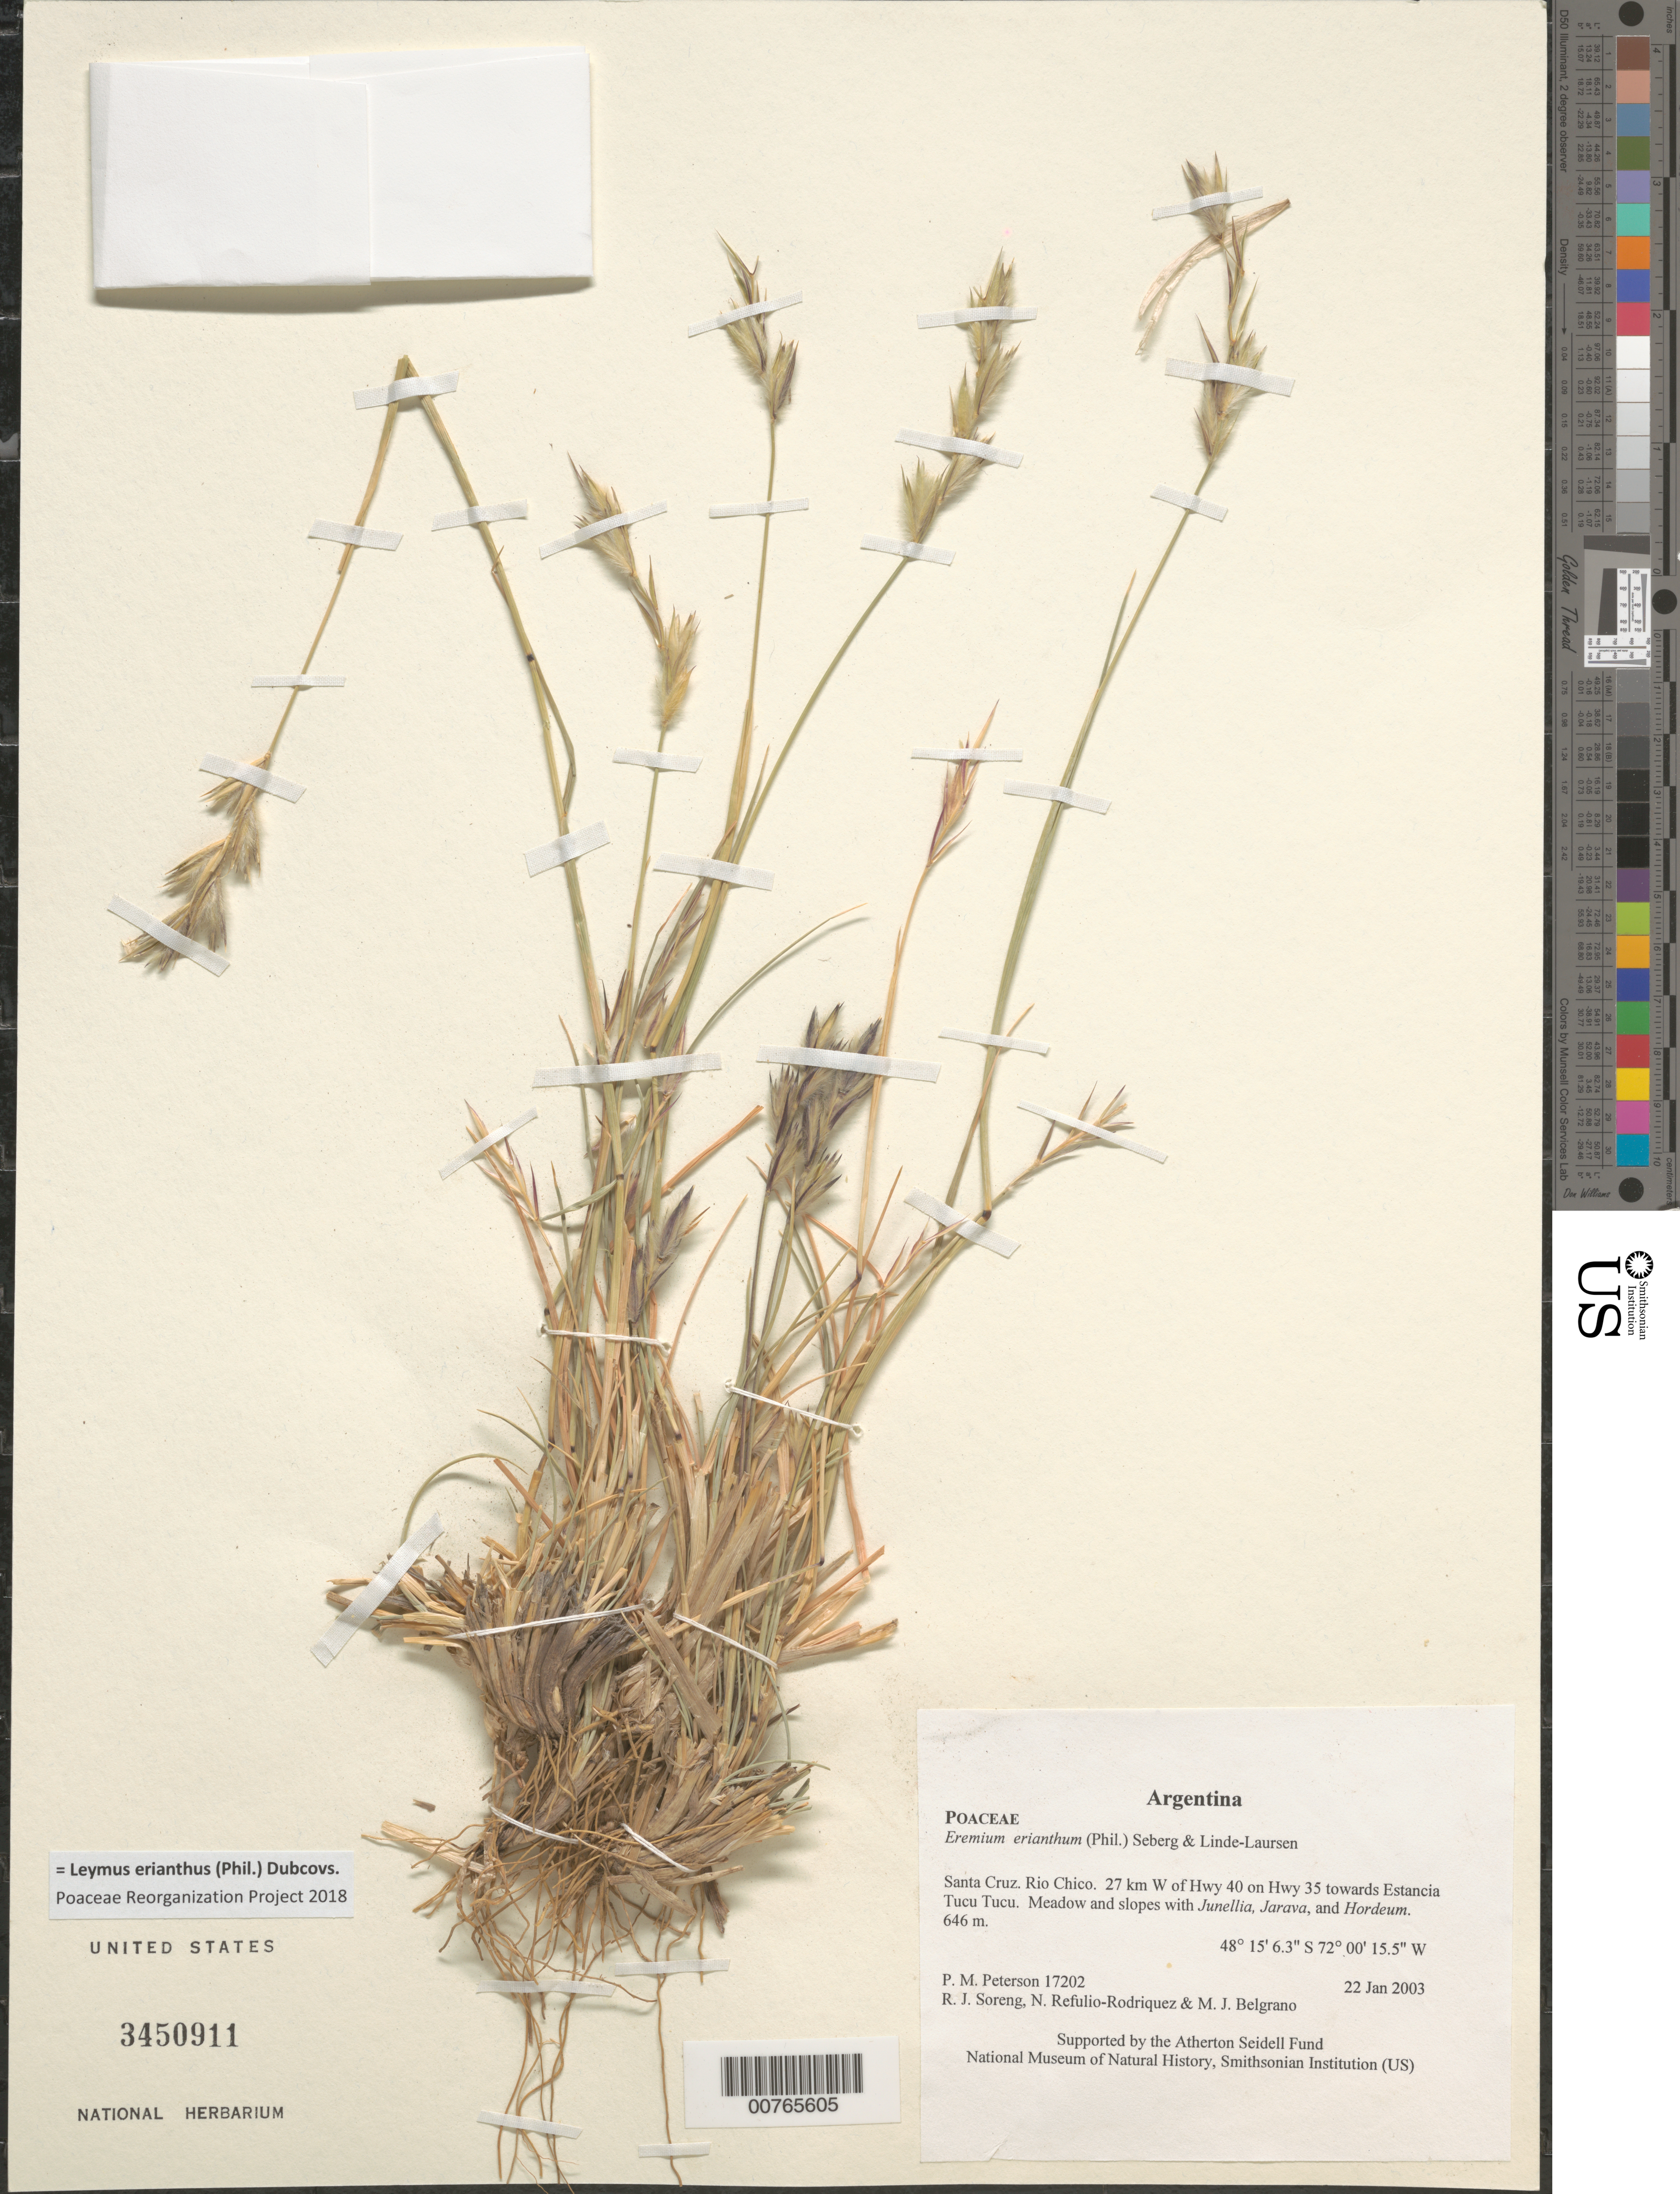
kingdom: Plantae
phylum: Tracheophyta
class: Liliopsida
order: Poales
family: Poaceae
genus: Leymus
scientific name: Leymus erianthus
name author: (Phil.) Dubcovsky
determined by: Poaceae Reorganization Project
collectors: P. M. Peterson, R. J. Soreng, N. Refulio-Rodríguez & M. Belgrano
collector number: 17202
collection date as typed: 22 Jan 2003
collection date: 2003-01-22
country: Argentina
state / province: Santa Cruz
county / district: Rio Chico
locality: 27 km W of Hwy 40 on Hwy 35 towards Estancia Tucu Tucu. Meadow and slopes with Junellia, Jarava, and Hordeum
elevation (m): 646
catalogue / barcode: US 3450911